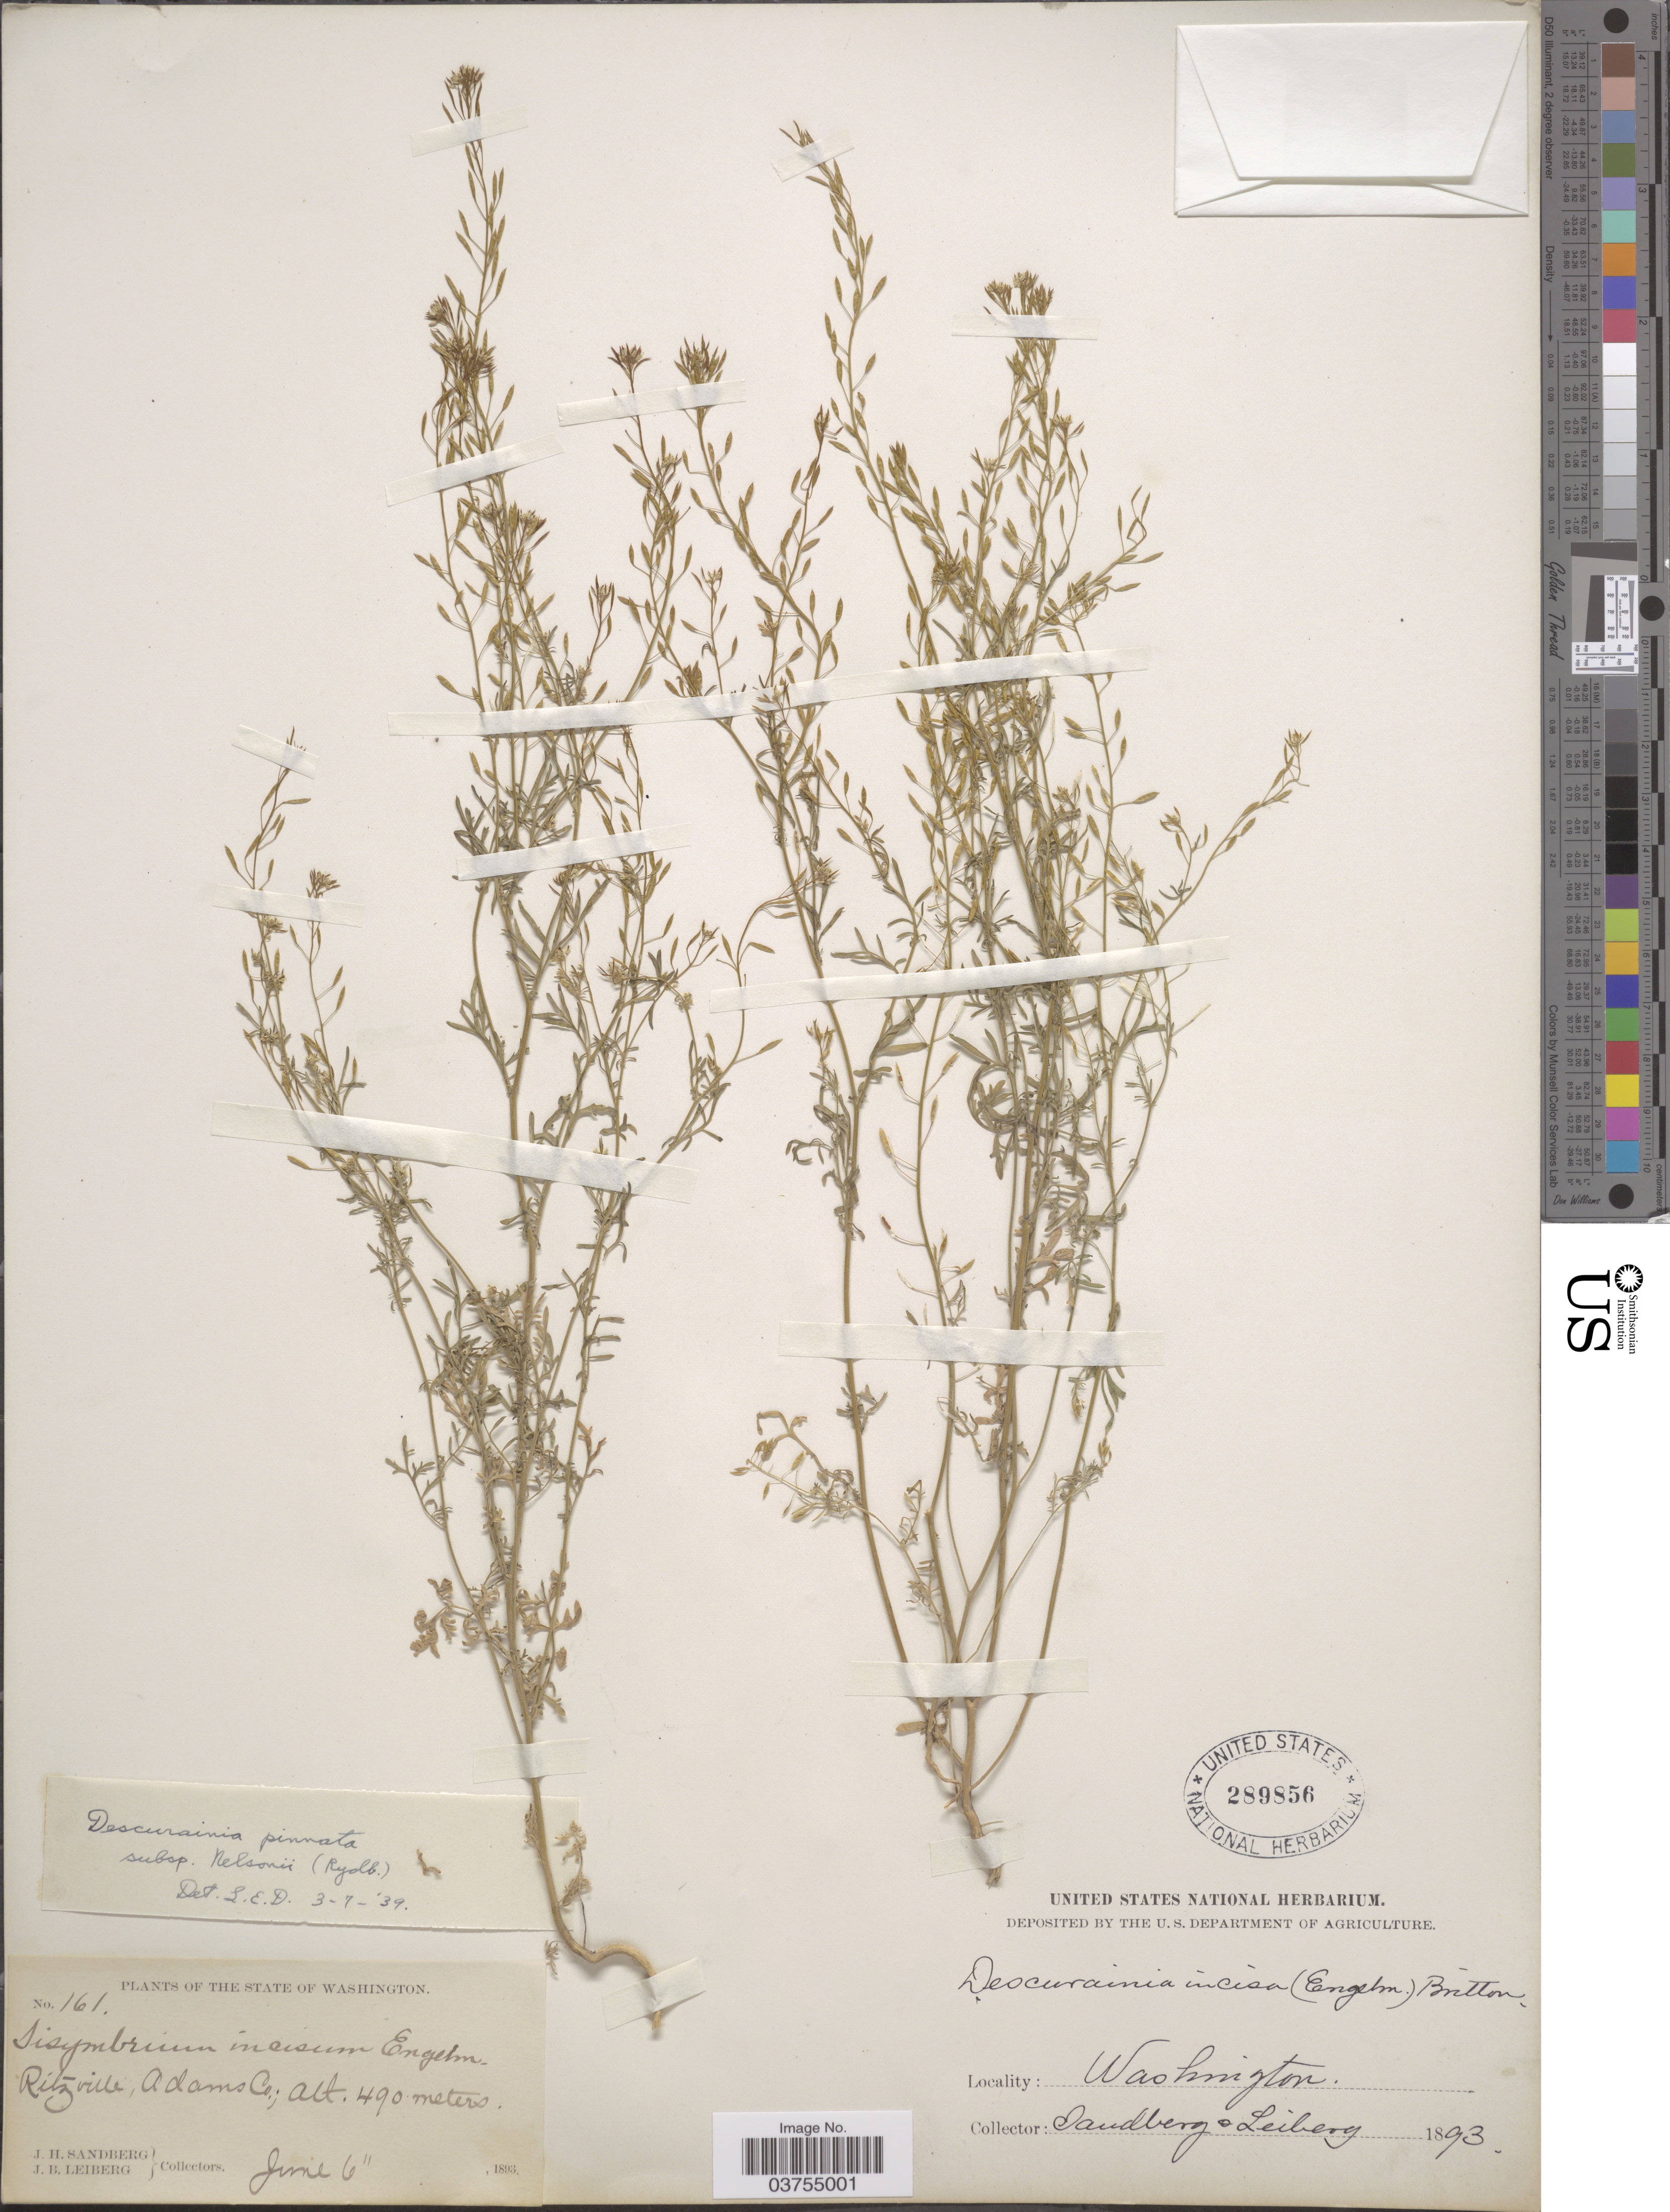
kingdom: Plantae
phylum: Tracheophyta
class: Magnoliopsida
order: Brassicales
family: Brassicaceae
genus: Descurainia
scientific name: Descurainia pinnata subsp. nelsonii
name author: (Rydb.) M. Peck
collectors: J. H. Sandberg & J. B. Leiberg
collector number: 161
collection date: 1893-06-06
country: United States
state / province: Washington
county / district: Adams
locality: Ritzville, Adams Co.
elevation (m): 490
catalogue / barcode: US 289856